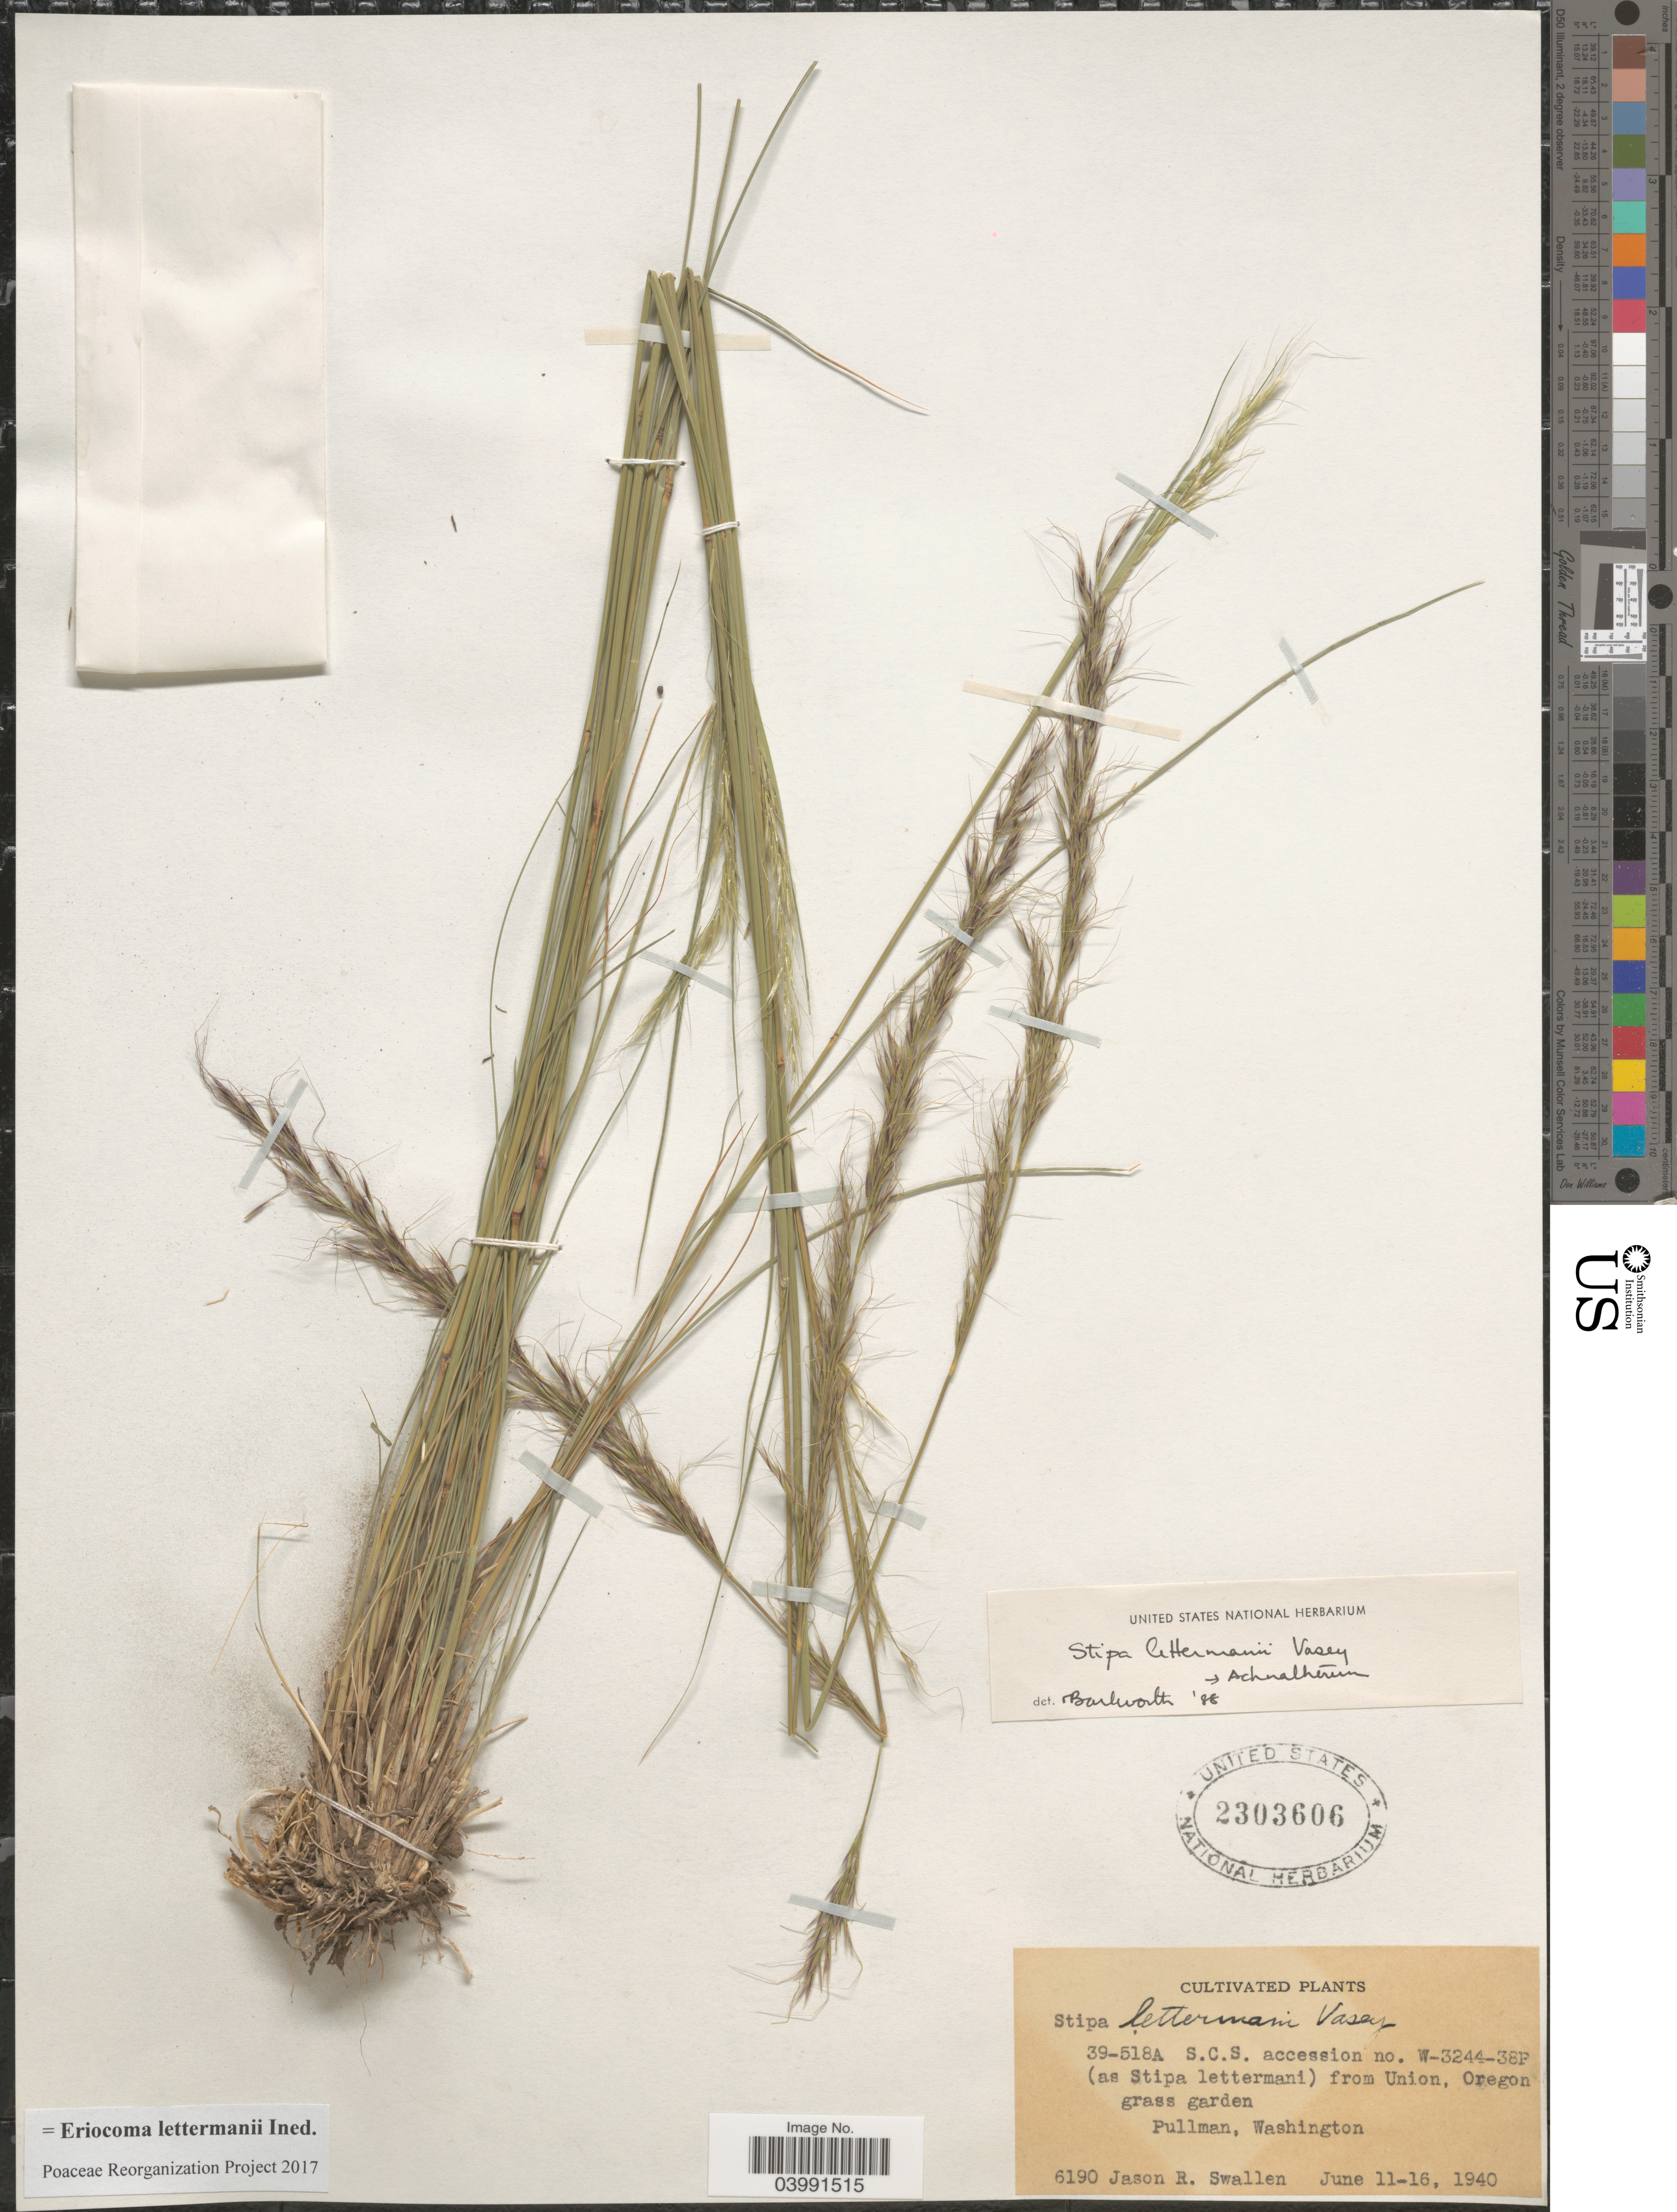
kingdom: Plantae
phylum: Tracheophyta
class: Liliopsida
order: Poales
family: Poaceae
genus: Eriocoma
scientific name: Eriocoma lettermanii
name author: (Vasey) Romasch.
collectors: J. R. Swallen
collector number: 6190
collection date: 1940-06-11/1940-06-16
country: United States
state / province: Washington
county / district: Whitman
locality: Pullman.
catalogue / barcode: US 2303606